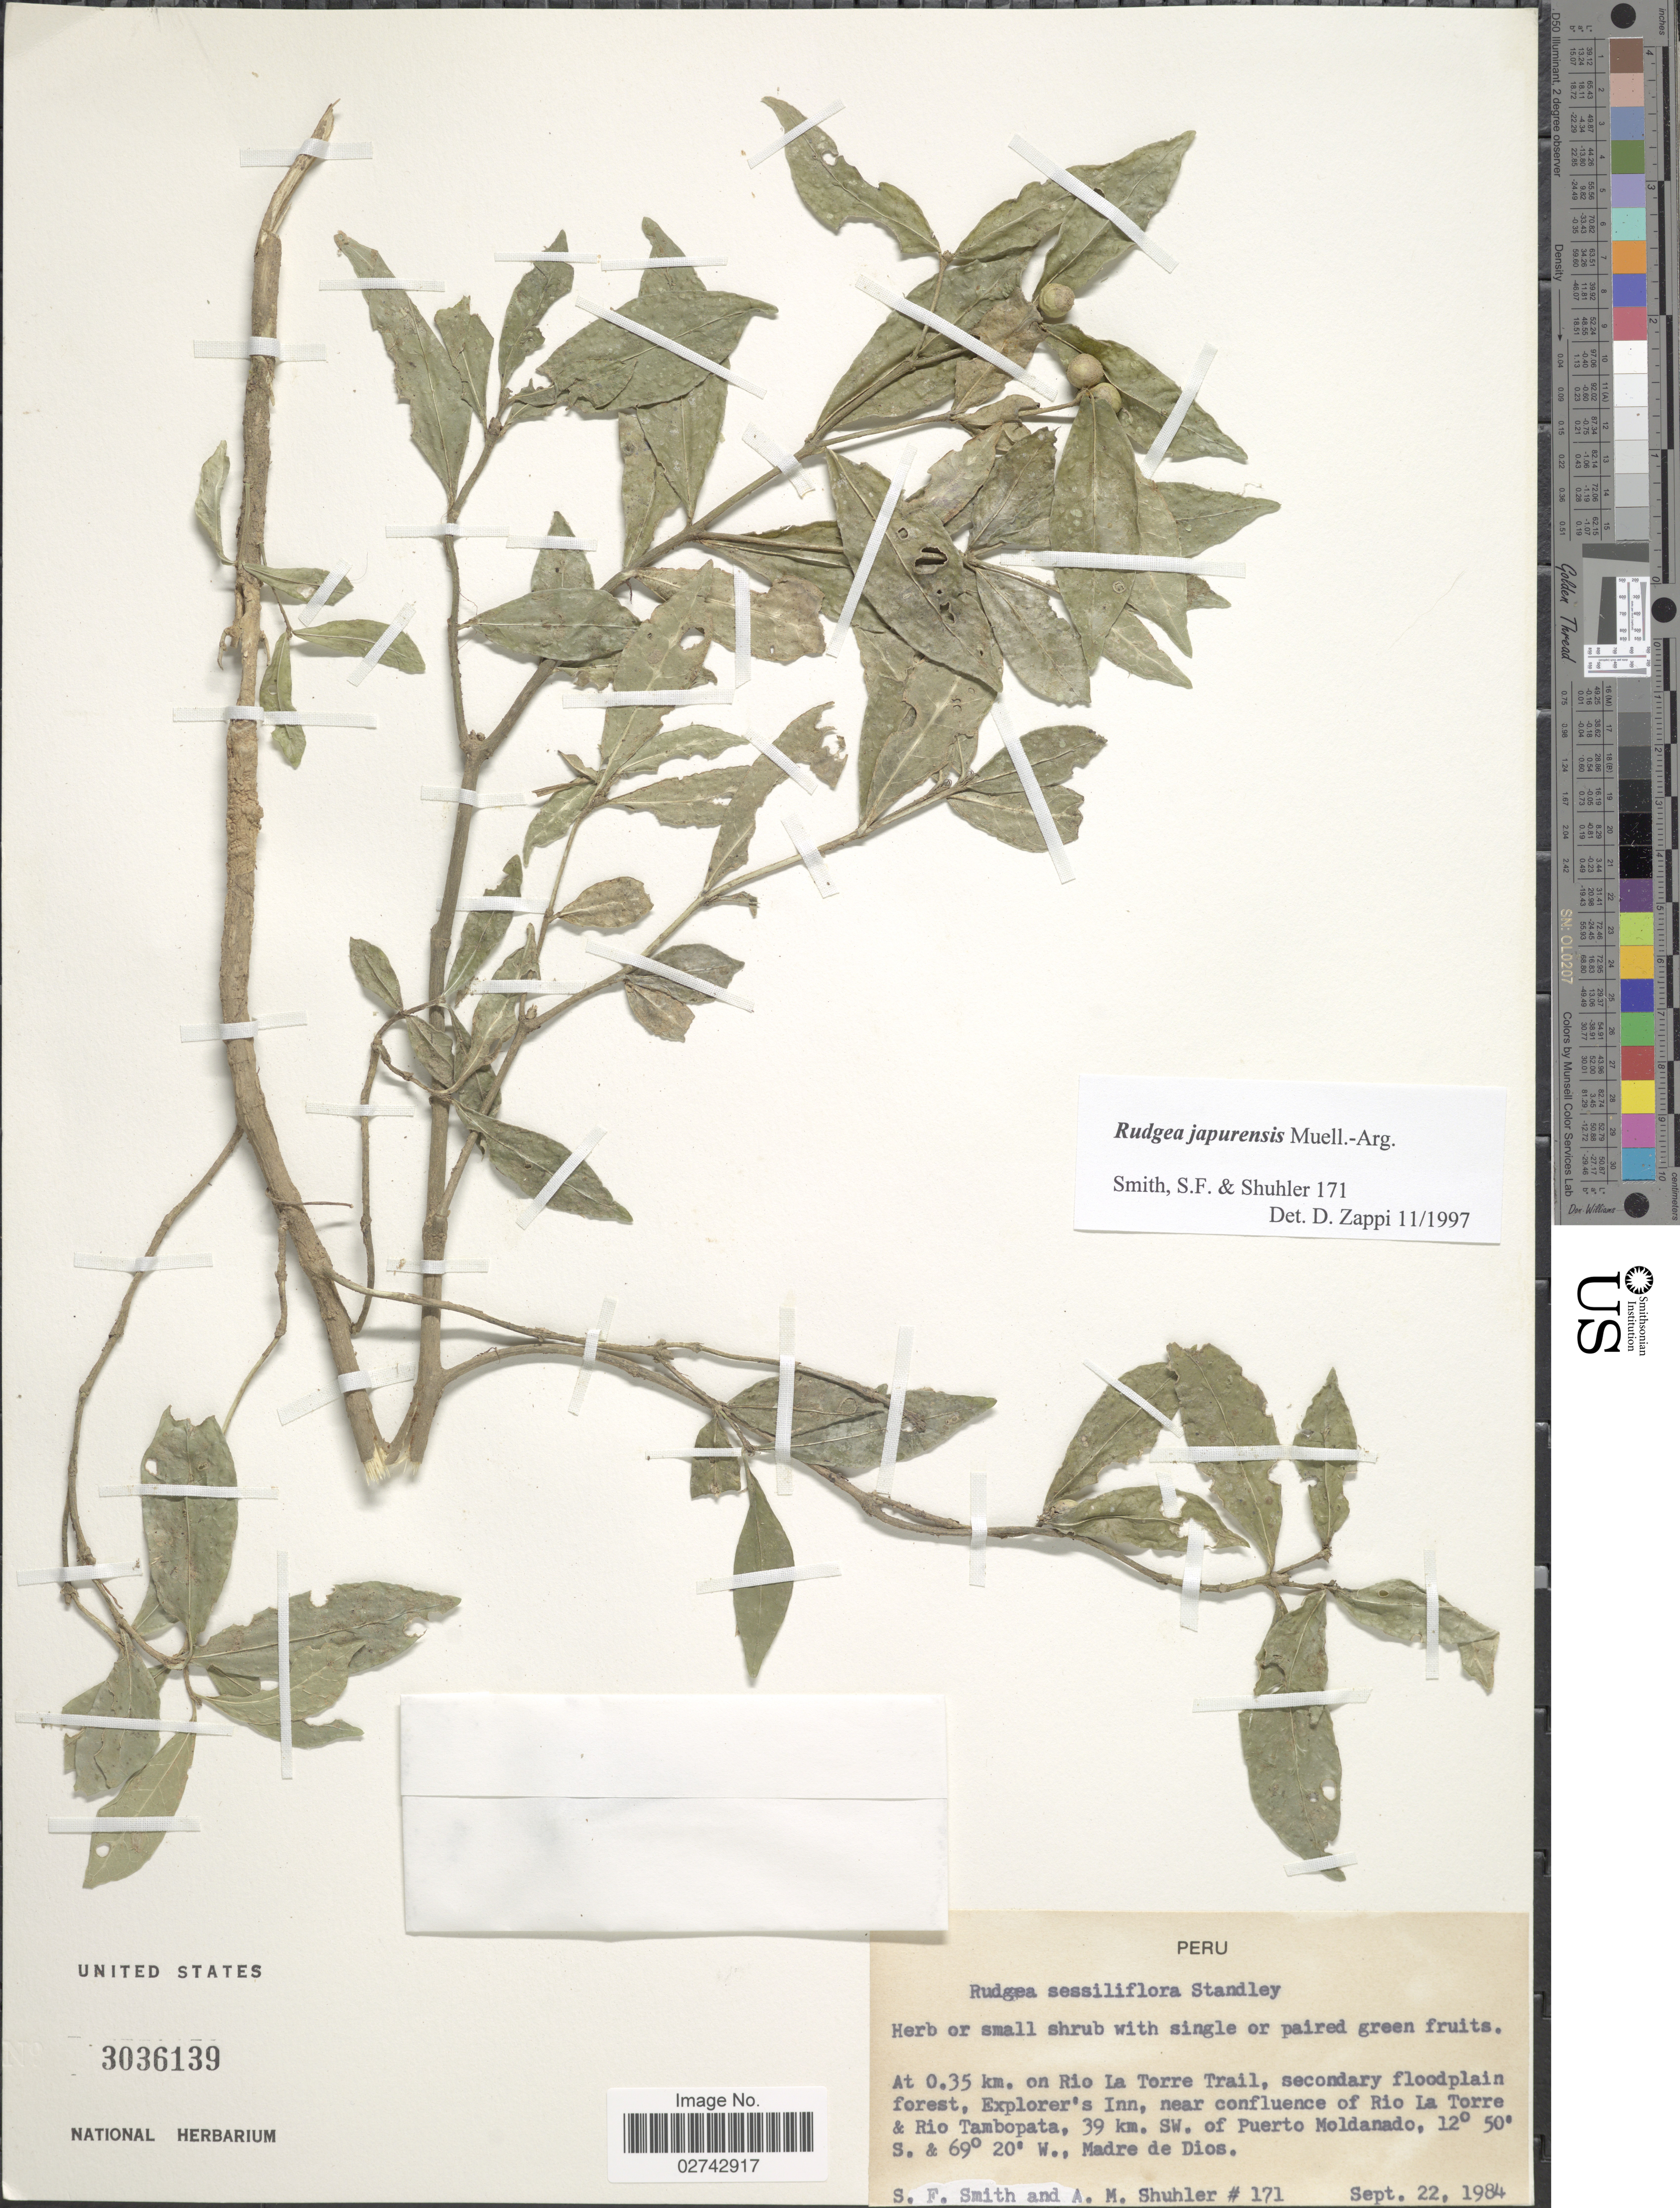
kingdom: Plantae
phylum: Tracheophyta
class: Magnoliopsida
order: Gentianales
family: Rubiaceae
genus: Rudgea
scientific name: Rudgea japurensis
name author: Müll. Arg.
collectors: S.F. Smith & A. Shuhler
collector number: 171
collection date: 1984-09-22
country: Peru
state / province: Madre de Dios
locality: At 0.35 km. on Rio La Torre Trail, Explorer's Inn, near confluence of Rio La Torre & Rio Tambopata, 39 km. SW. of Puerto Moldanado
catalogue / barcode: US 3036139